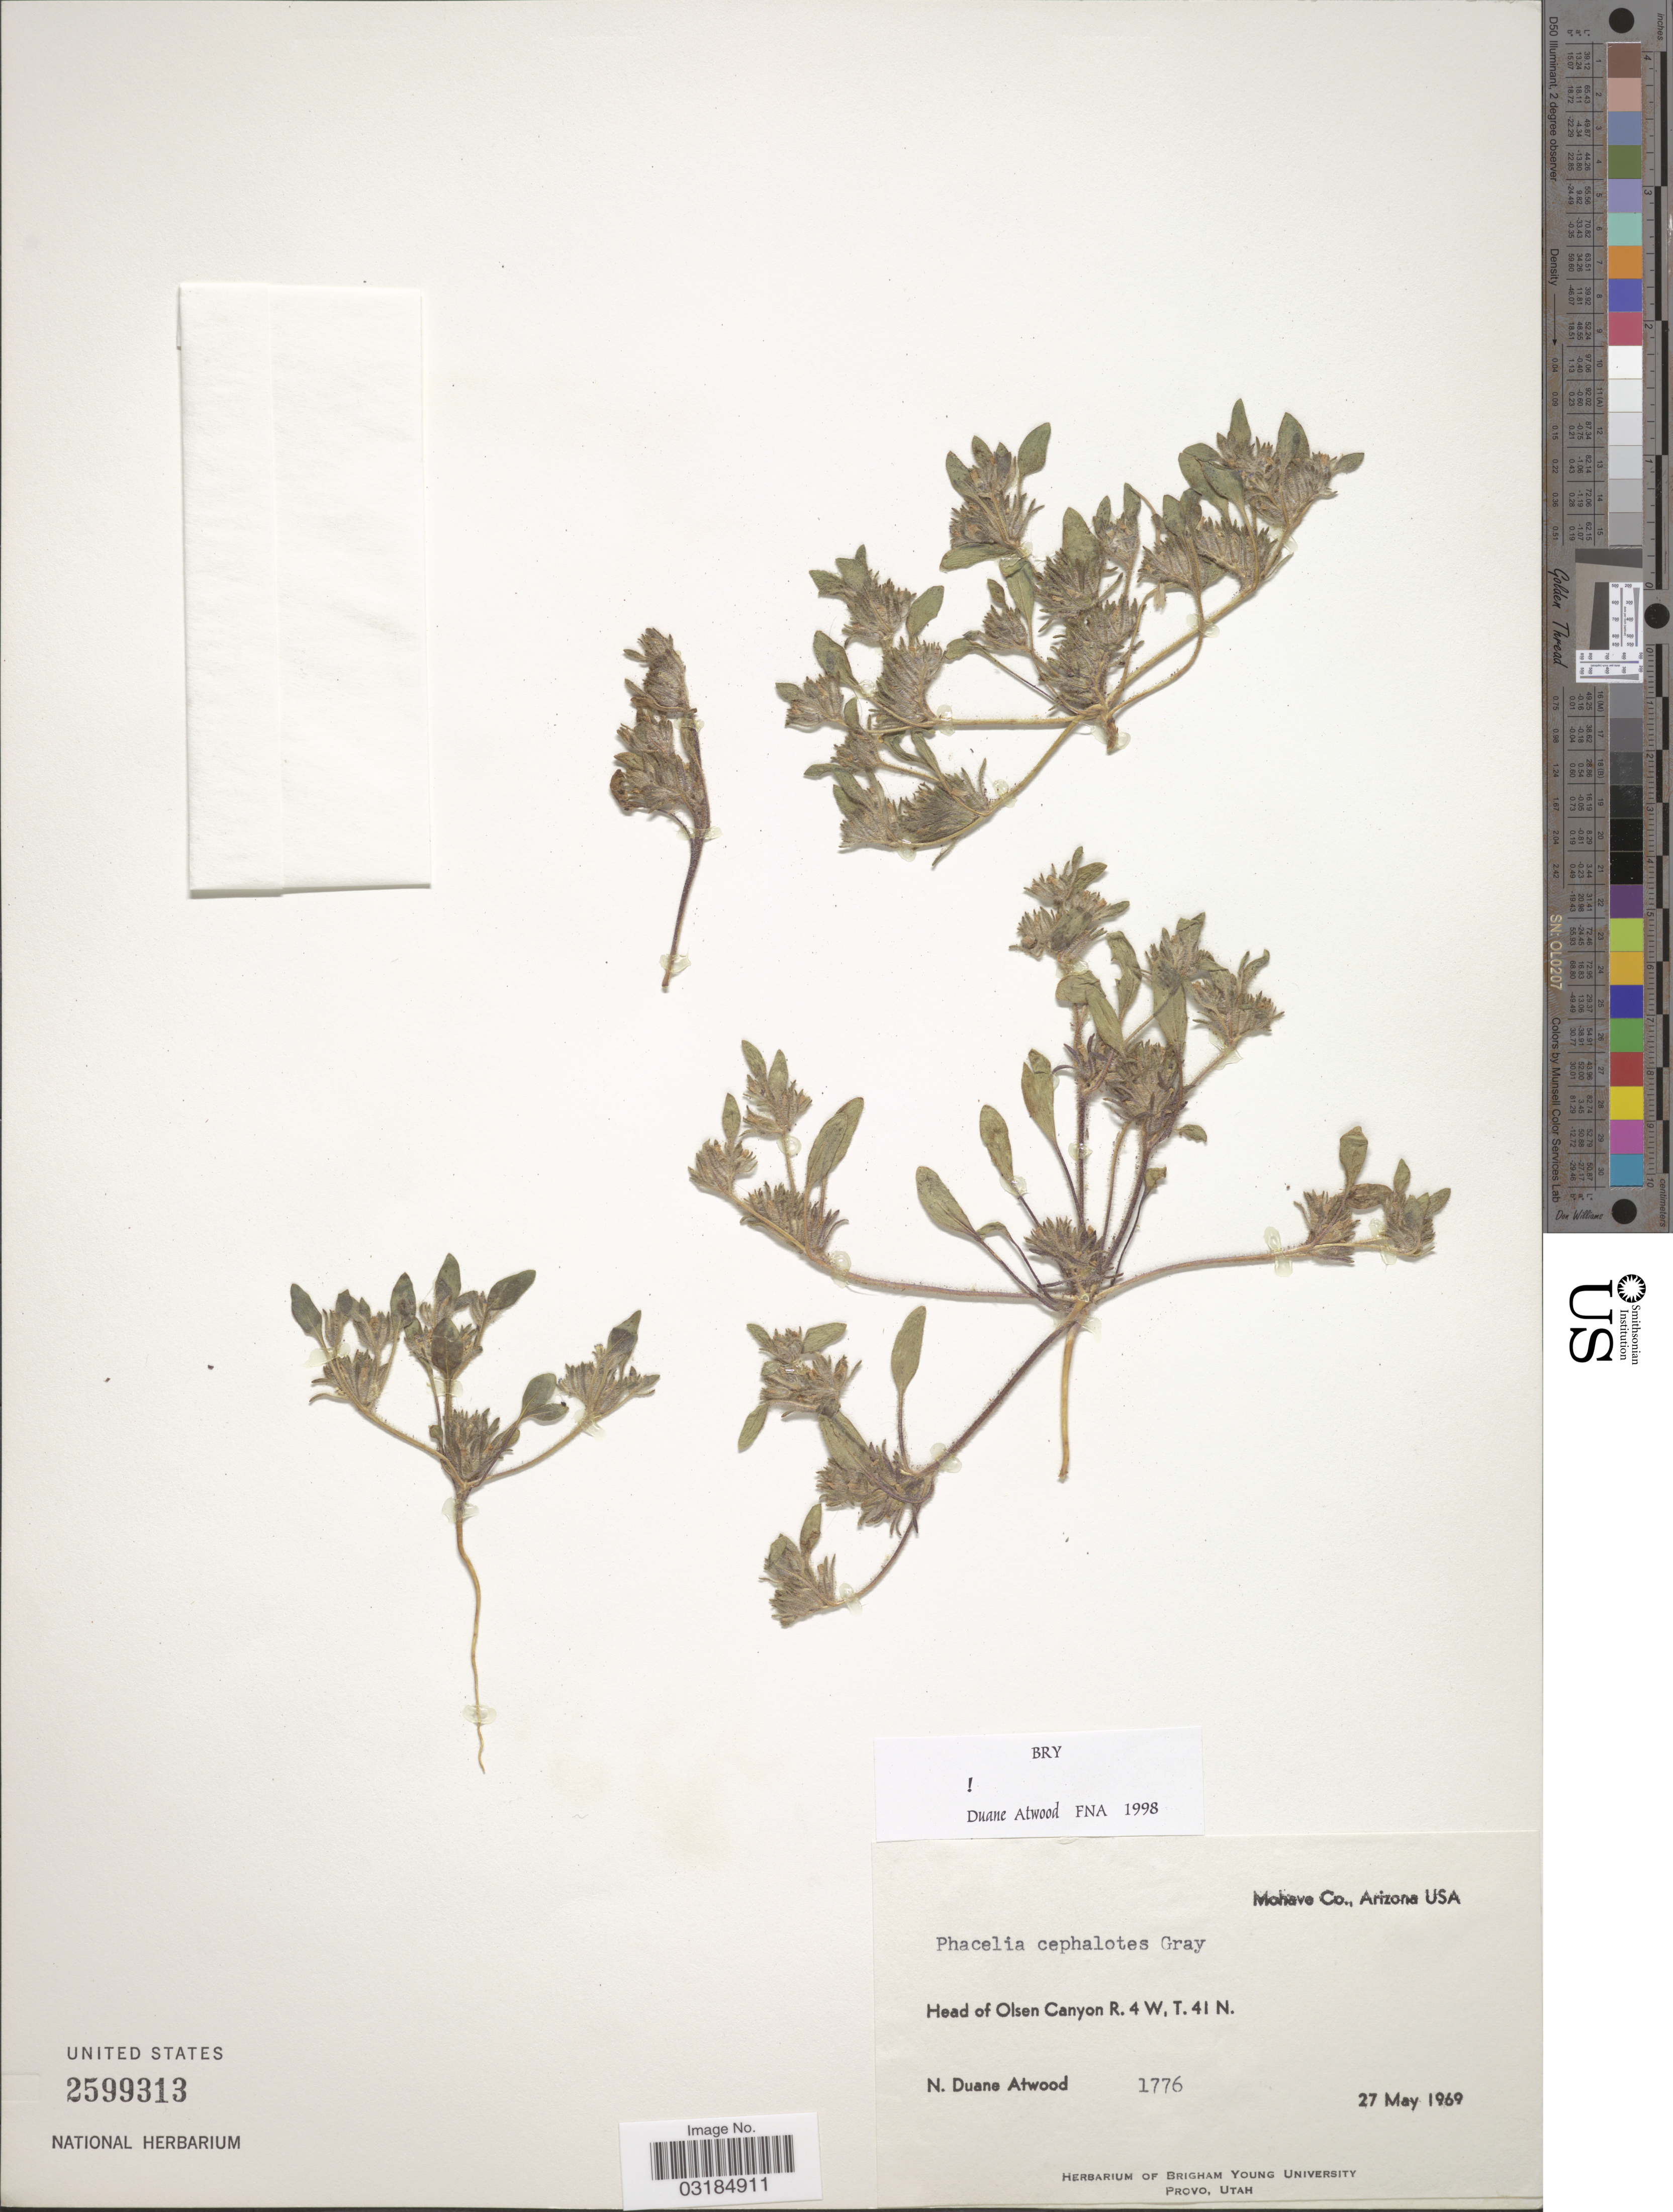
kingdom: Plantae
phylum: Tracheophyta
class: Magnoliopsida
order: Boraginales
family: Hydrophyllaceae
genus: Phacelia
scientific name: Phacelia cephalotes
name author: A. Gray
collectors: N. Atwood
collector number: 1776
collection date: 1969-05-27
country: United States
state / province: Arizona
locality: Mohave Co. Head of Olsen Canyon R. 4 W, T. 41 N.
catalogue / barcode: US 2599313